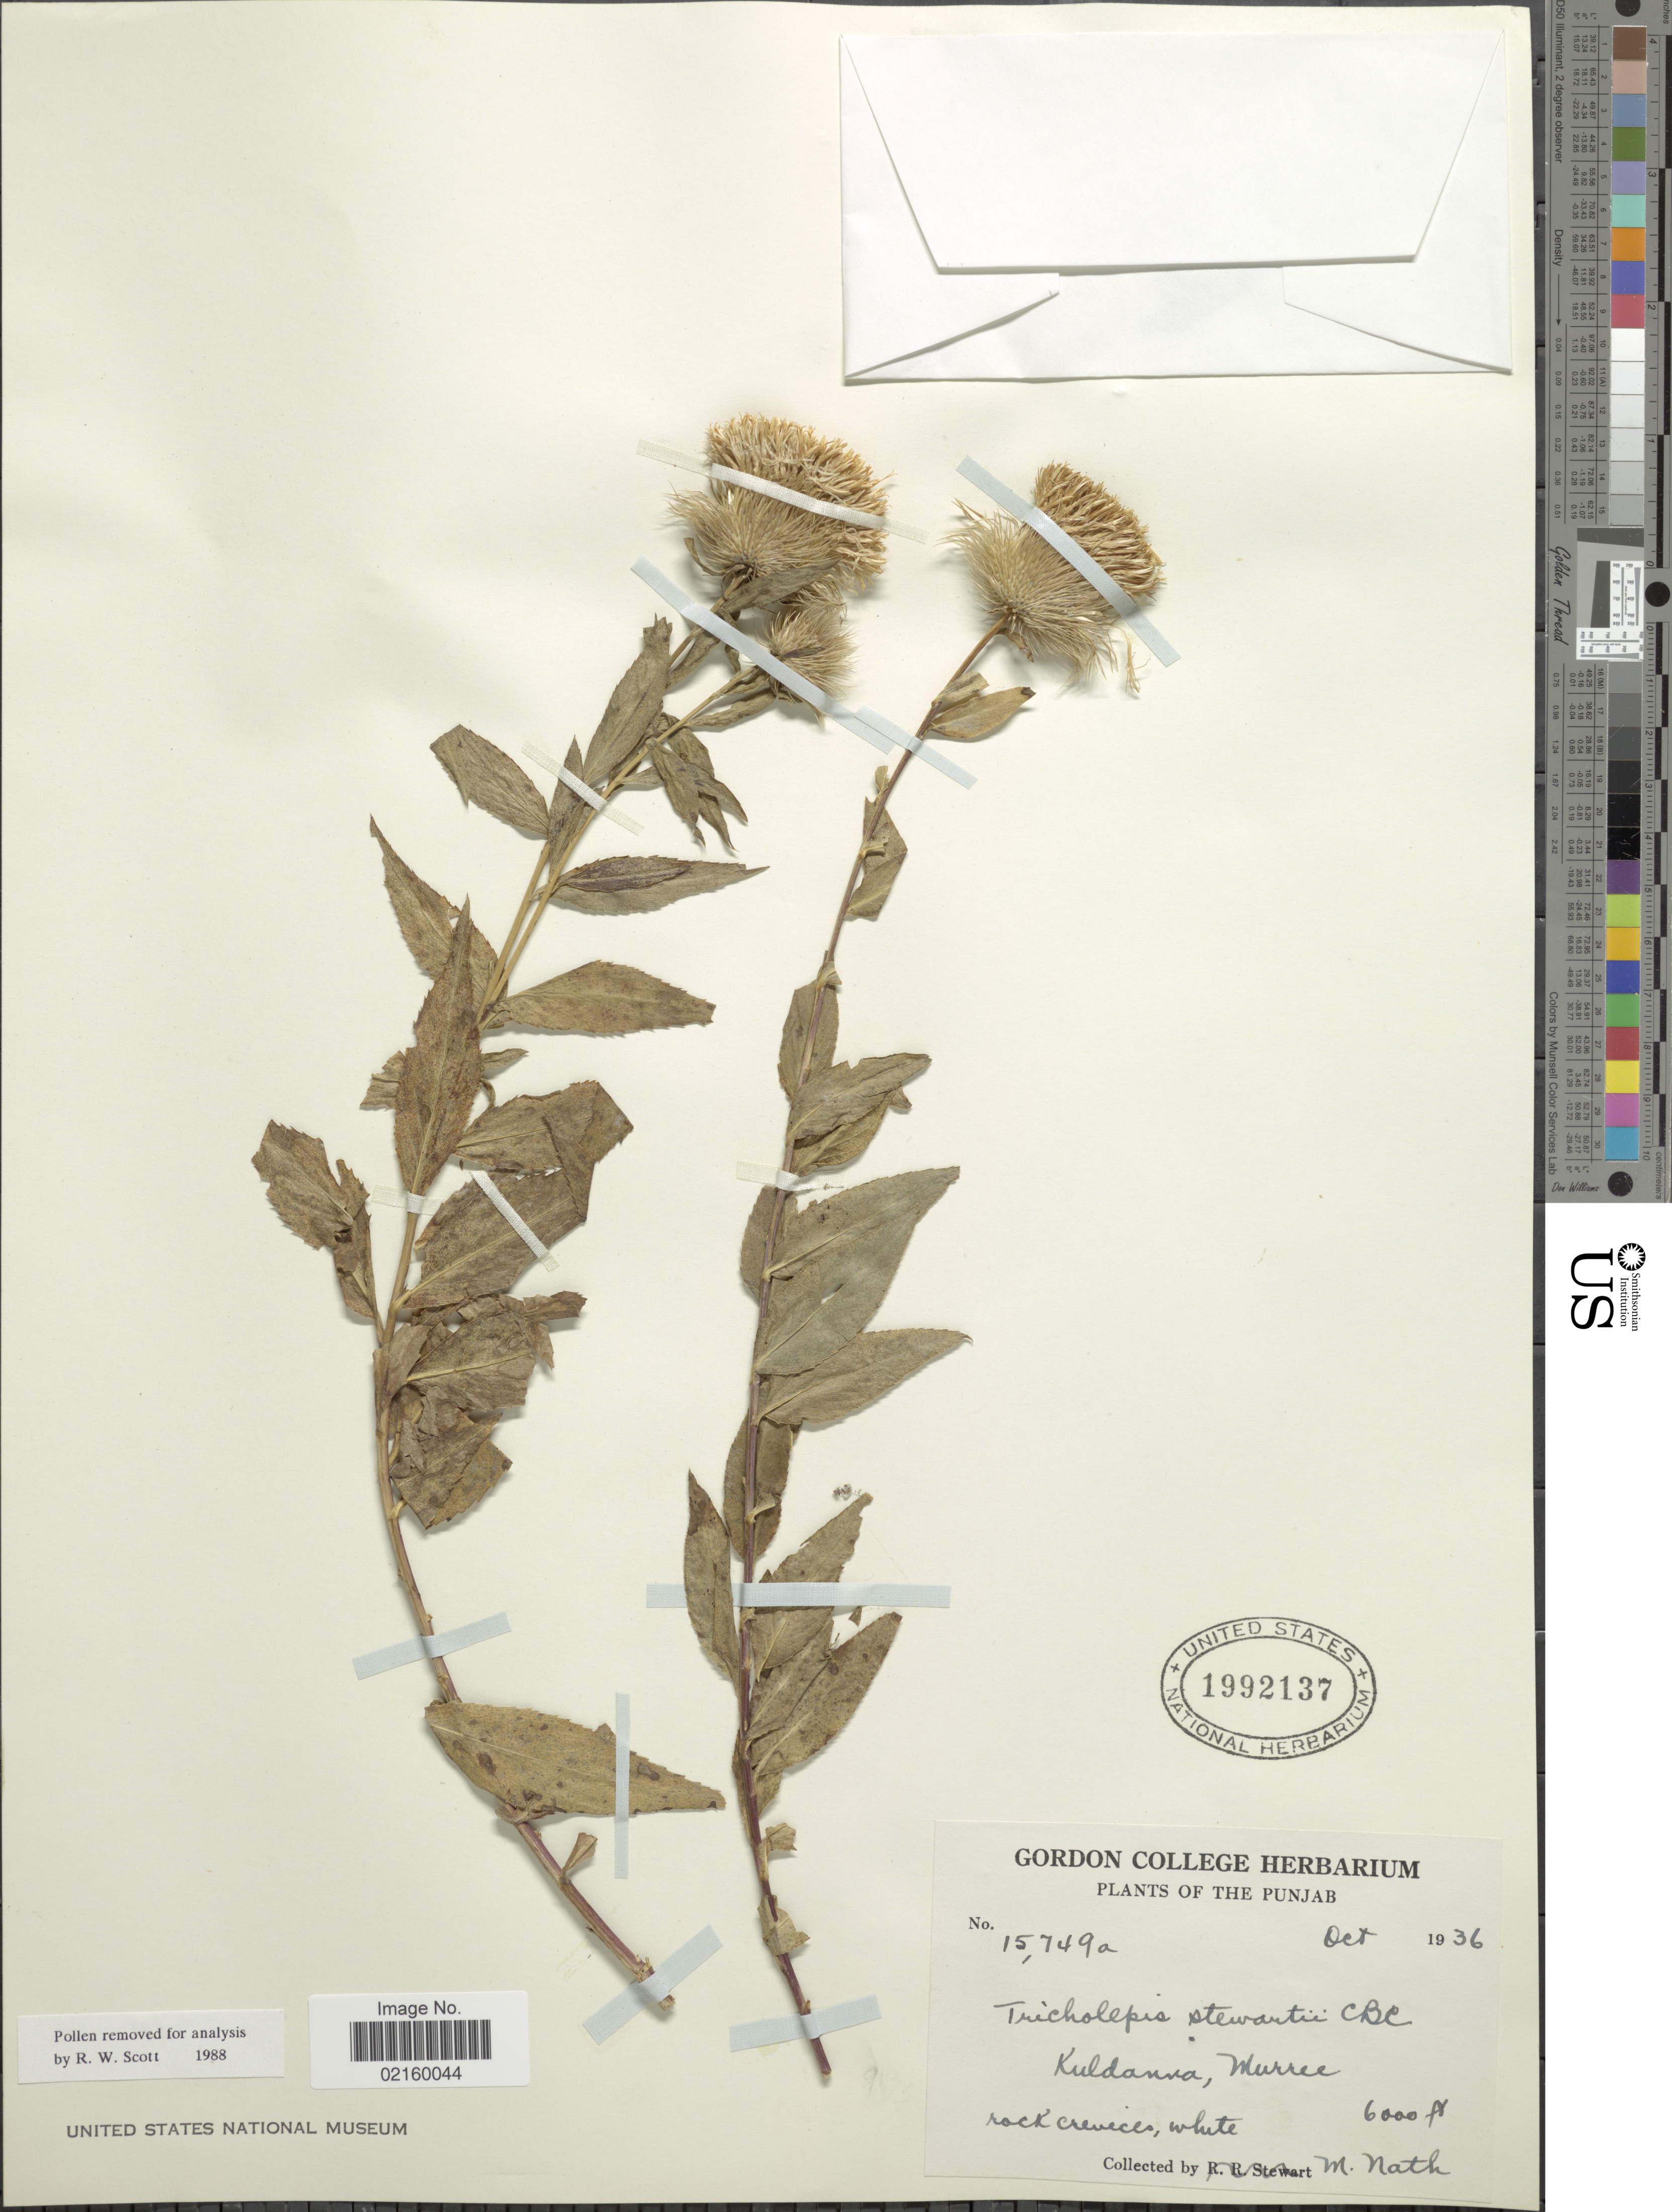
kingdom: Plantae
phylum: Tracheophyta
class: Magnoliopsida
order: Asterales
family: Asteraceae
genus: Tricholepis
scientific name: Tricholepis stewartei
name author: C.B. Clarke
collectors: M. Nath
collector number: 15749a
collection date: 1936-10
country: Pakistan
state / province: Punjab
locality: Kuldanna, Murree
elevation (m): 1829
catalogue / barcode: US 1992137